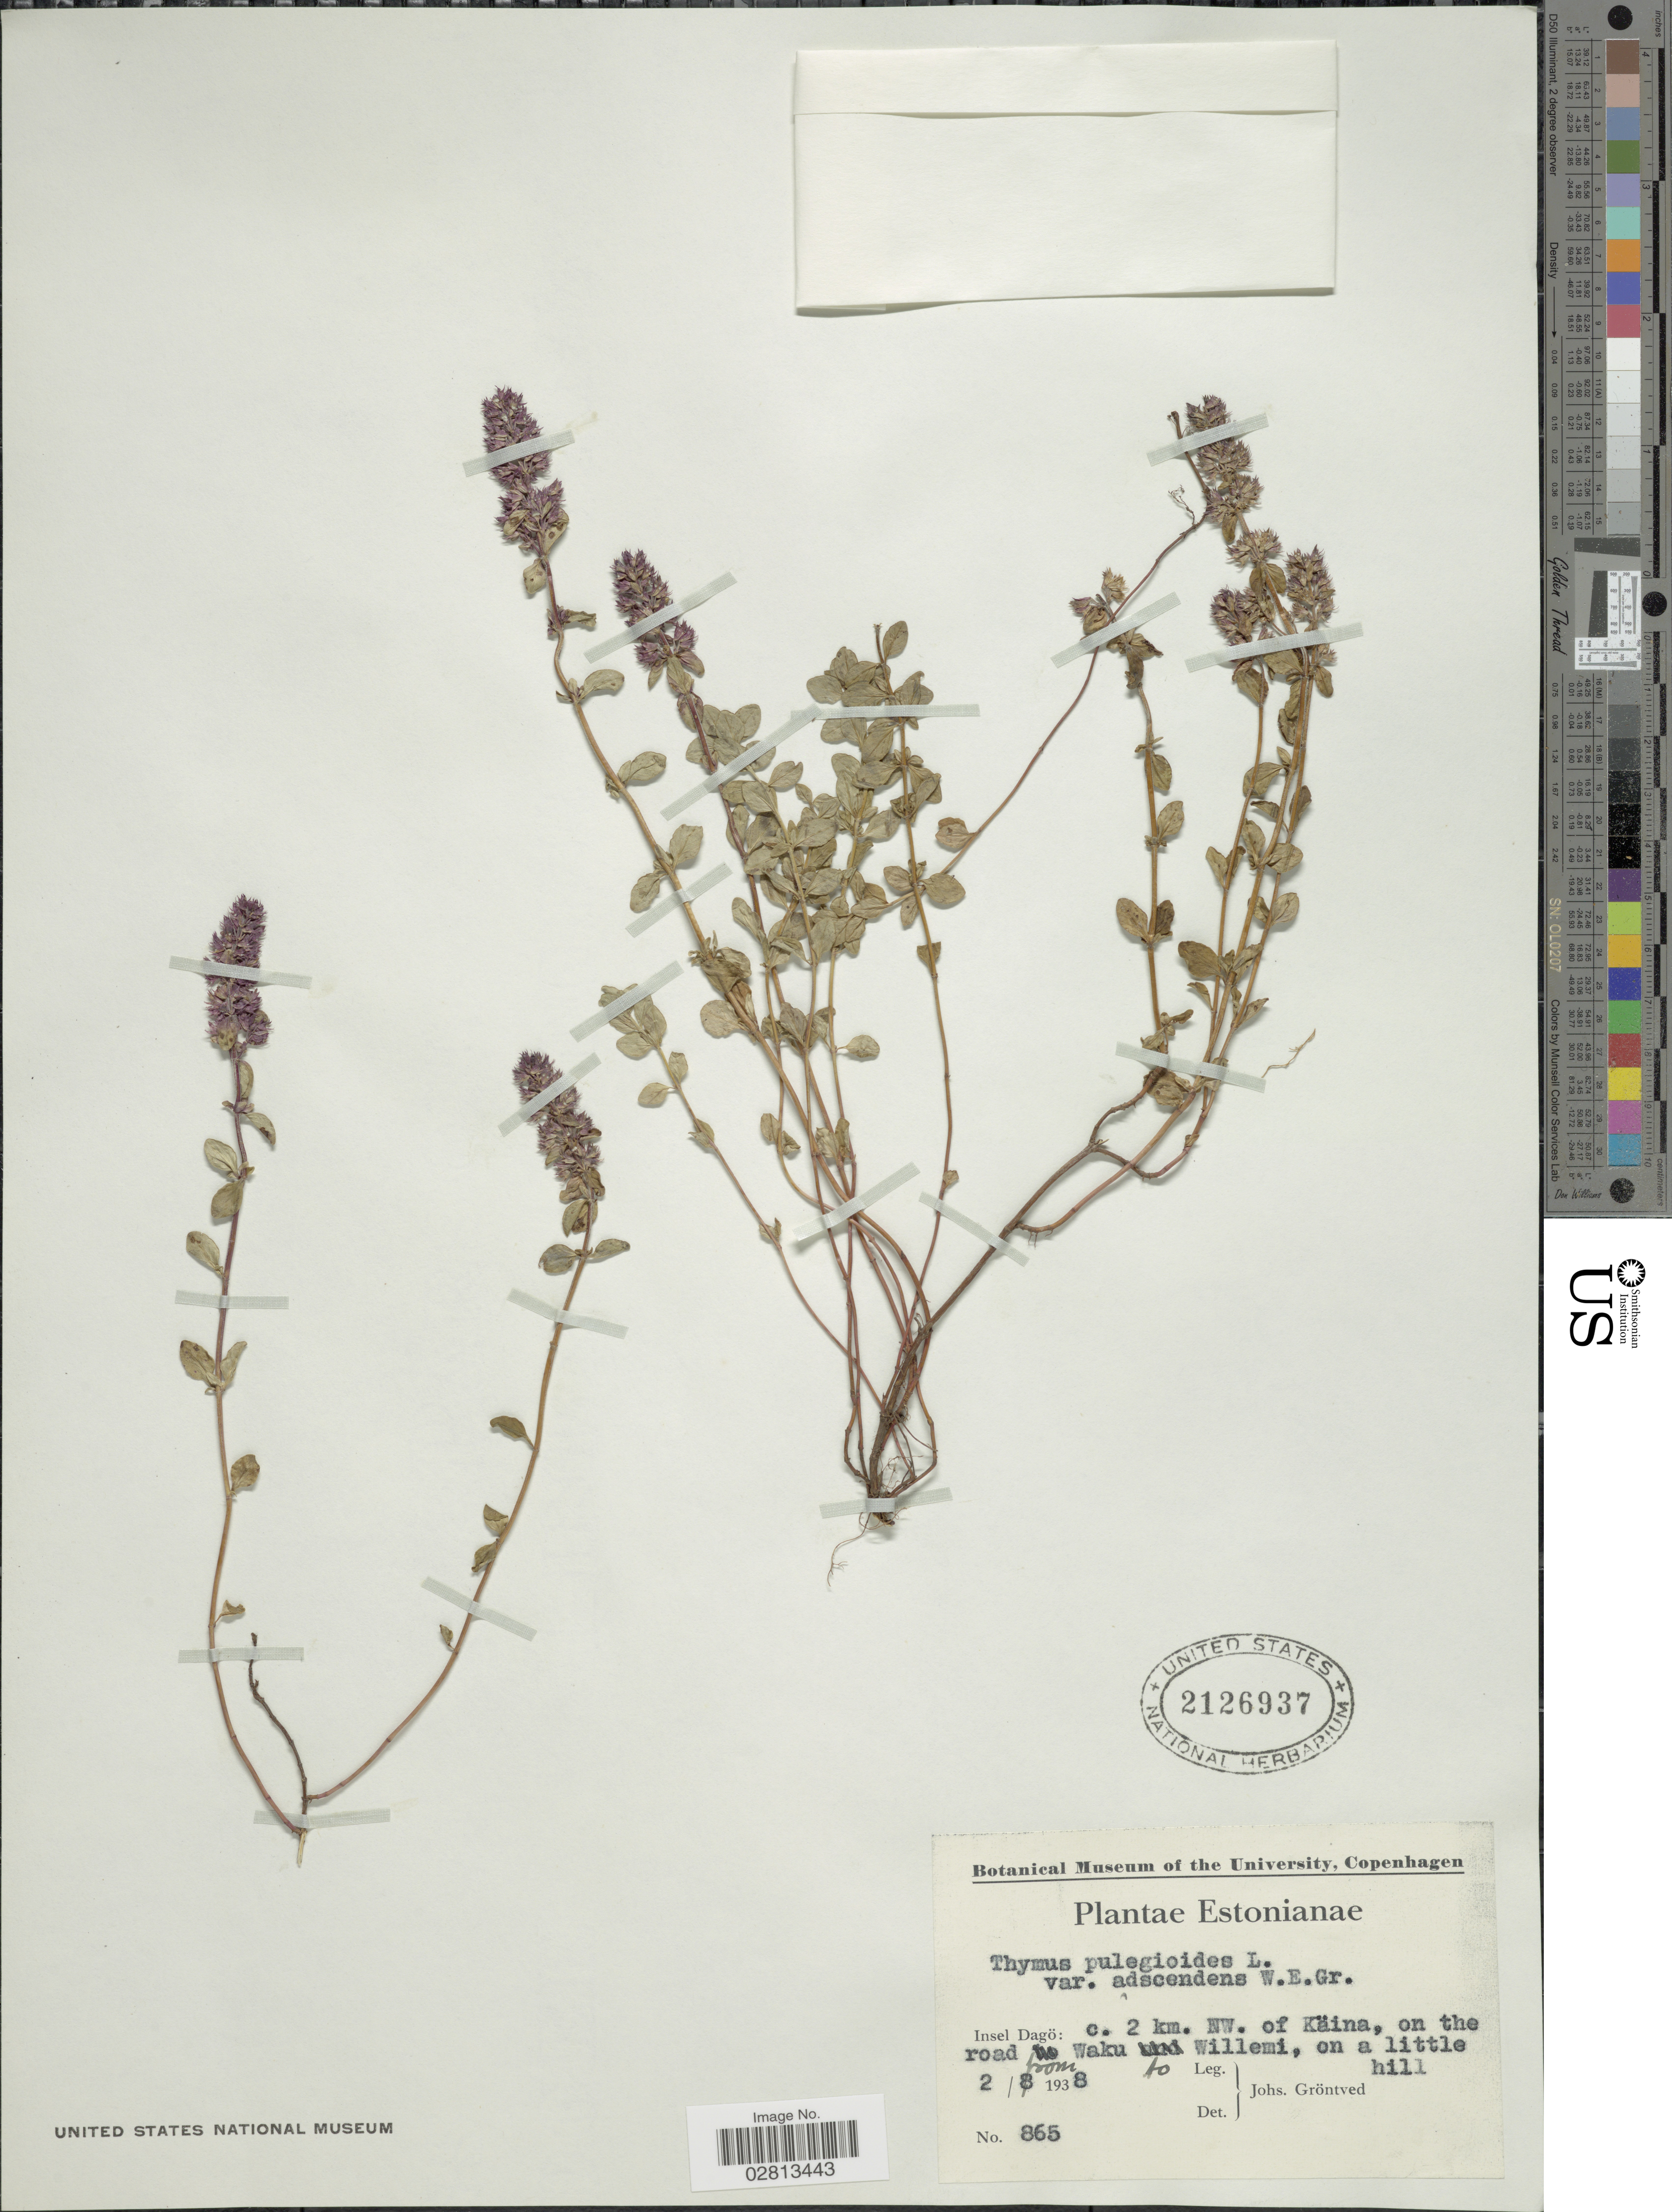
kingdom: Plantae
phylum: Tracheophyta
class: Magnoliopsida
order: Lamiales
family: Lamiaceae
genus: Thymus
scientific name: Thymus pulegioides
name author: L.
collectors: J. Gröntved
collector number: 865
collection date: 1938-08-02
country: Estonia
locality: Estonianae. Insel Dagö: c. 2 km. NW. of Käina, on the road from Waku to Willemi, on a little hill.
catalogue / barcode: US 2126937